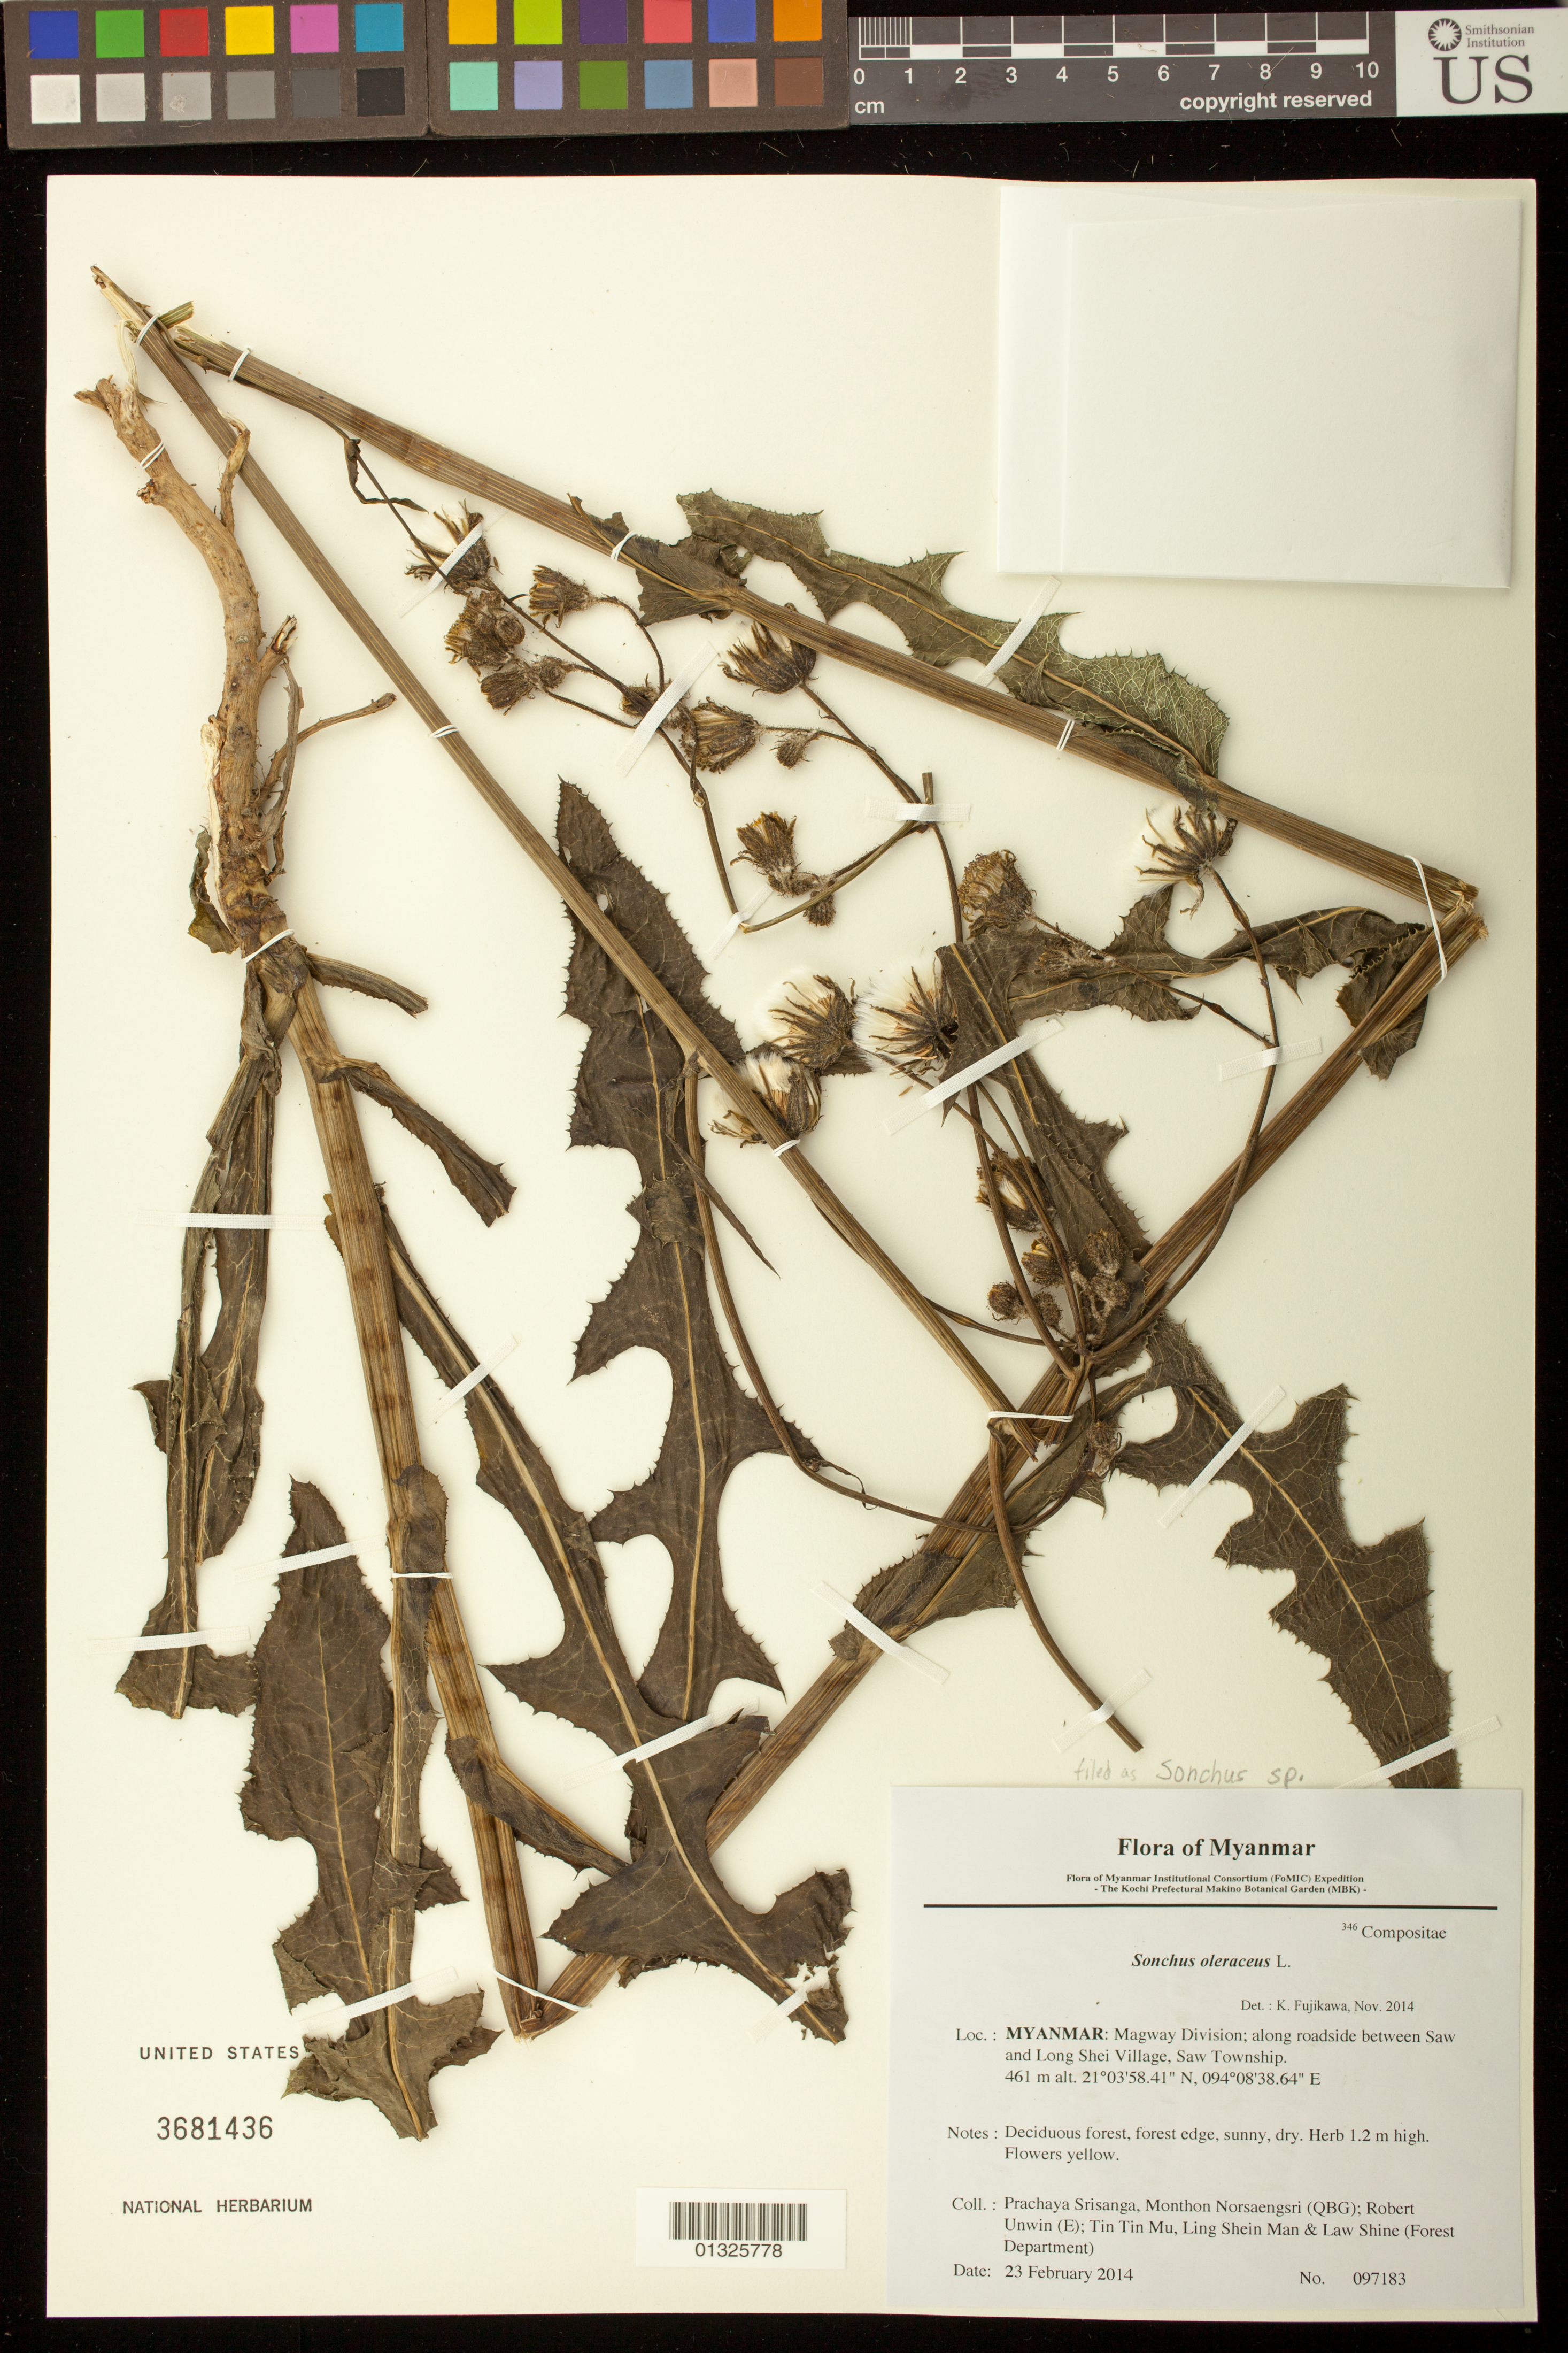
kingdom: Plantae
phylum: Tracheophyta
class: Magnoliopsida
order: Asterales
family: Asteraceae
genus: Sonchus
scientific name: Sonchus sp.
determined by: Fujikawa, Kazumi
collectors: P. Srisanga, M. Norsaengsri, R. Unwin, Tin Tin Mu, Ling Shein Man & L. Shine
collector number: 97183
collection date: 2014-02-23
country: Myanmar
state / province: Chin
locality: Along roadside between Saw and Long Shei Village, Saw Township.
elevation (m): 461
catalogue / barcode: US 3681436